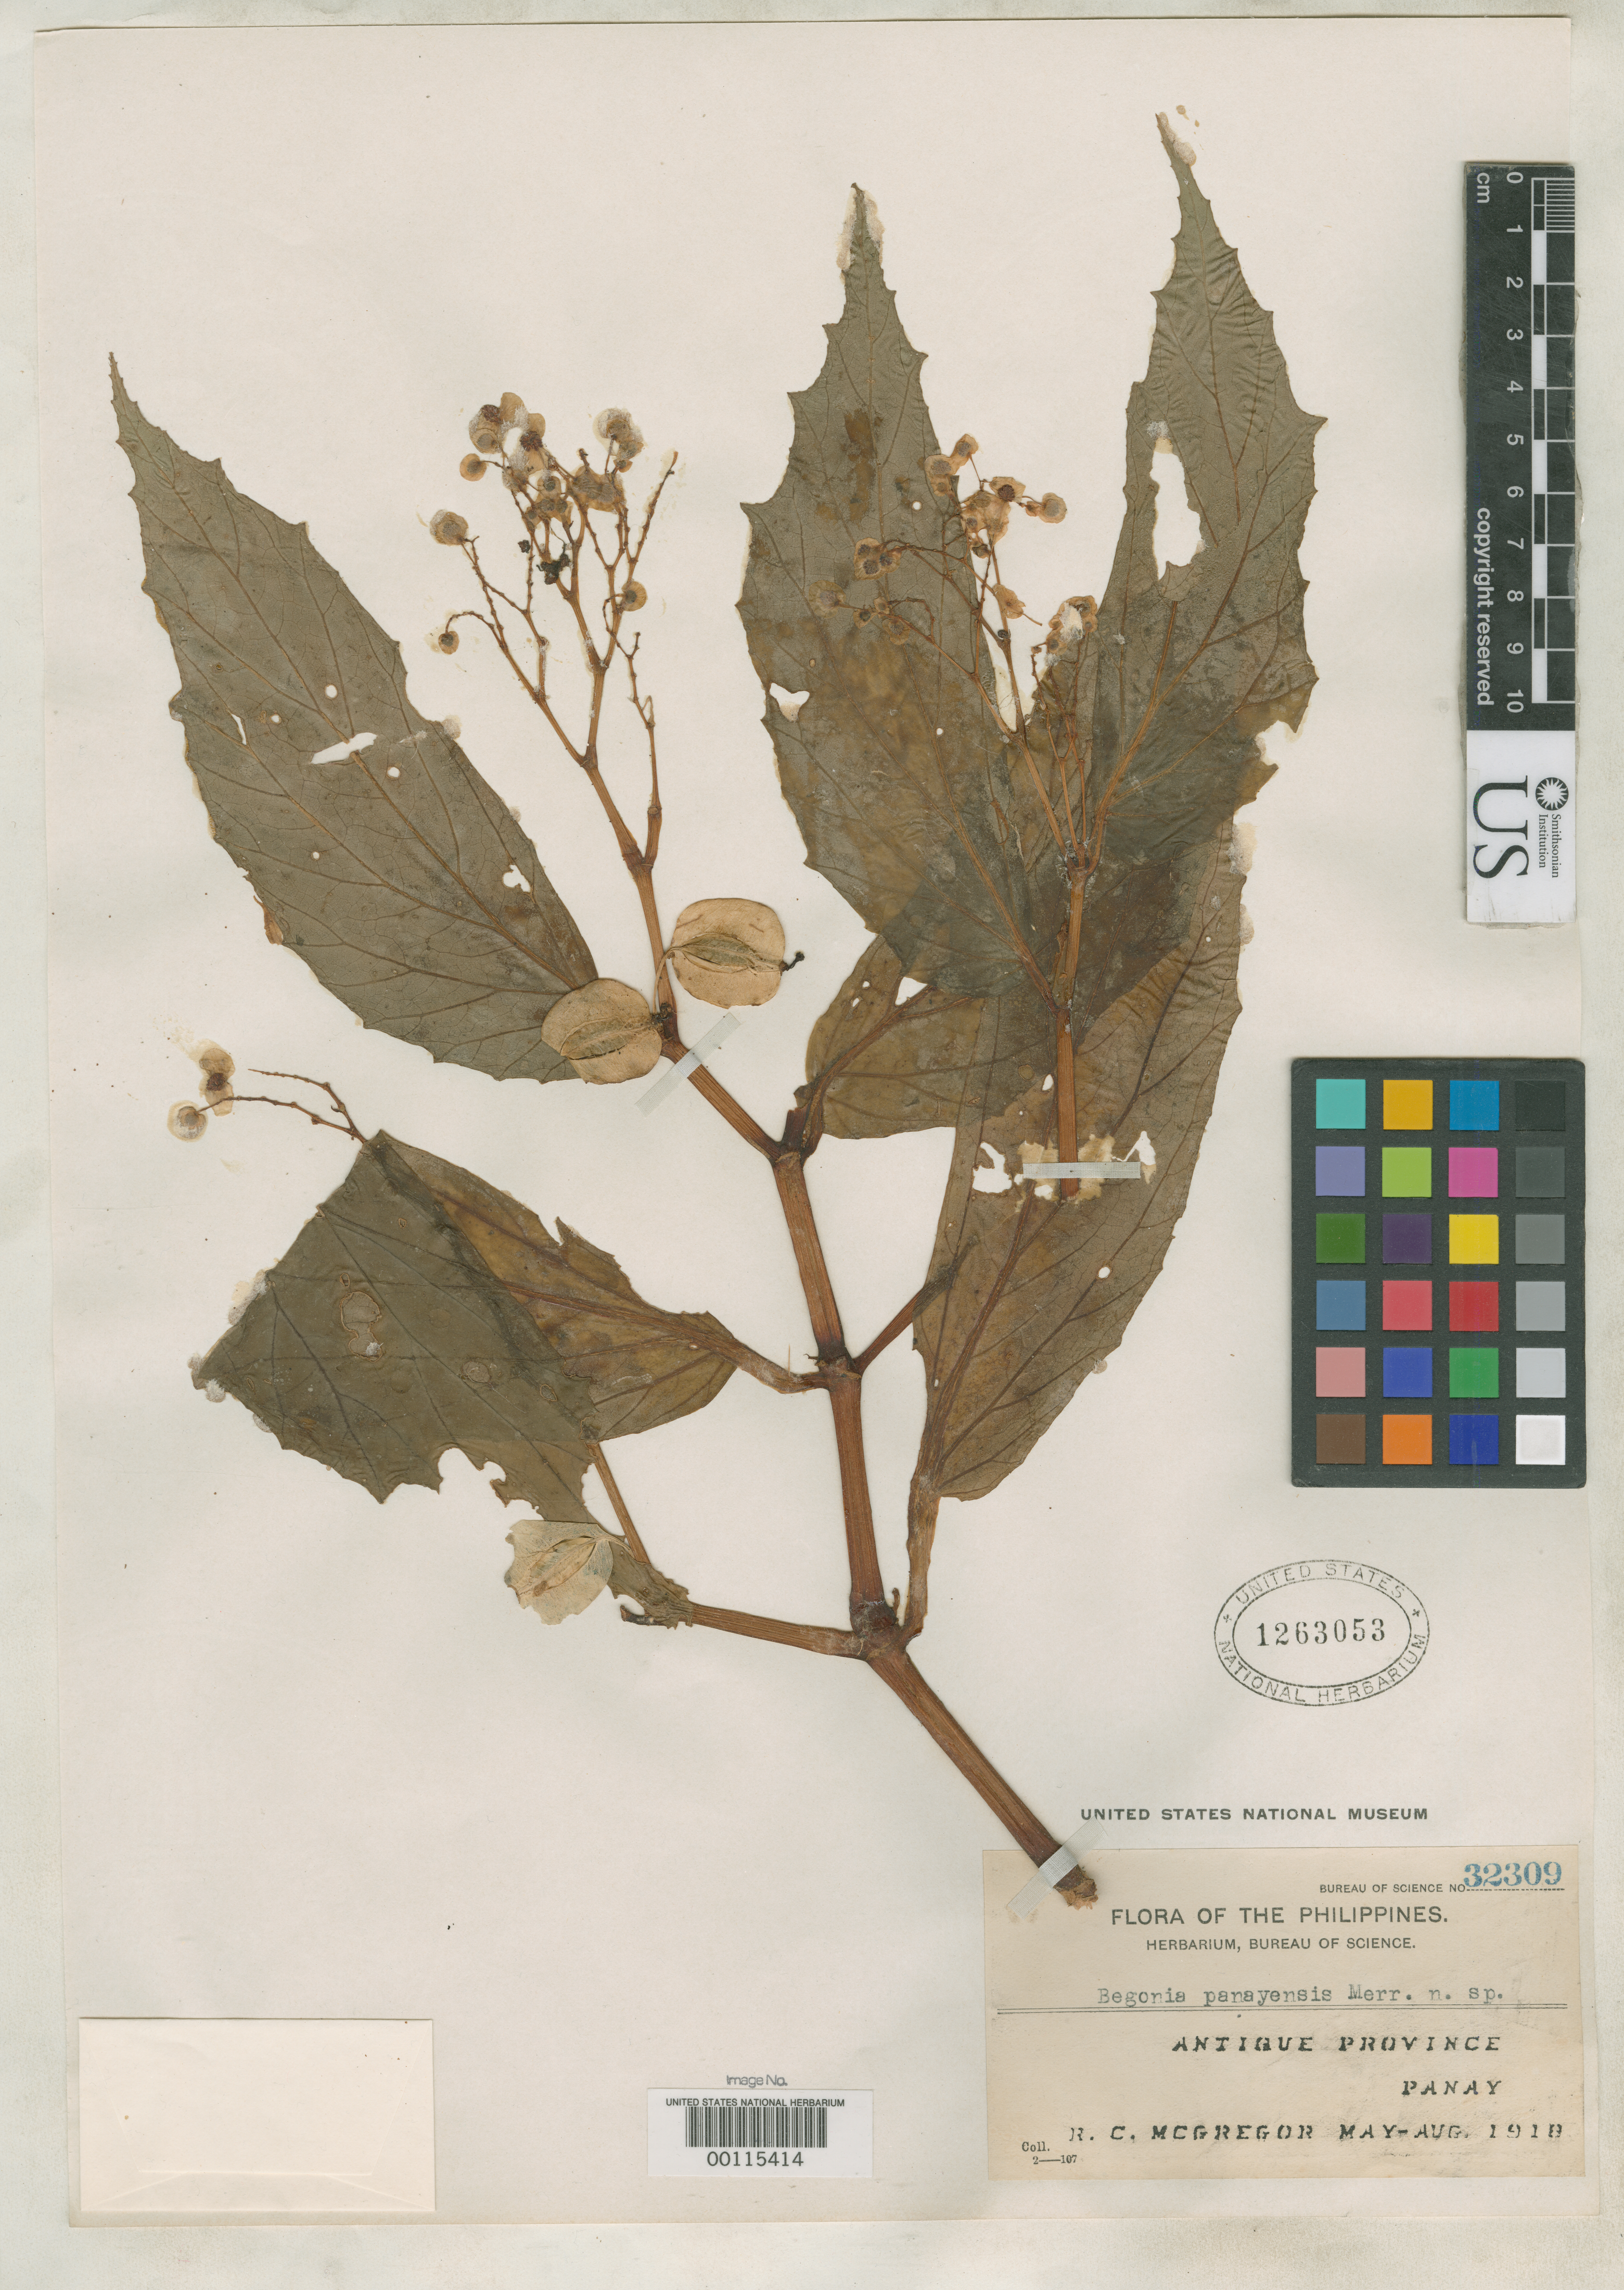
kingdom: Plantae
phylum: Tracheophyta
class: Magnoliopsida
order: Cucurbitales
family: Begoniaceae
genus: Begonia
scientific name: Begonia panayensis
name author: Merr.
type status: Isotype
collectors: R. C. McGregor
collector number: Bur. Sci. 32309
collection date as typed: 18 Jun 1918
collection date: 1918-06-18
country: Philippines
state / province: Western Visayas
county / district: Antique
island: Panay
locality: Culasi.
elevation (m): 250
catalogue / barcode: US 1263053